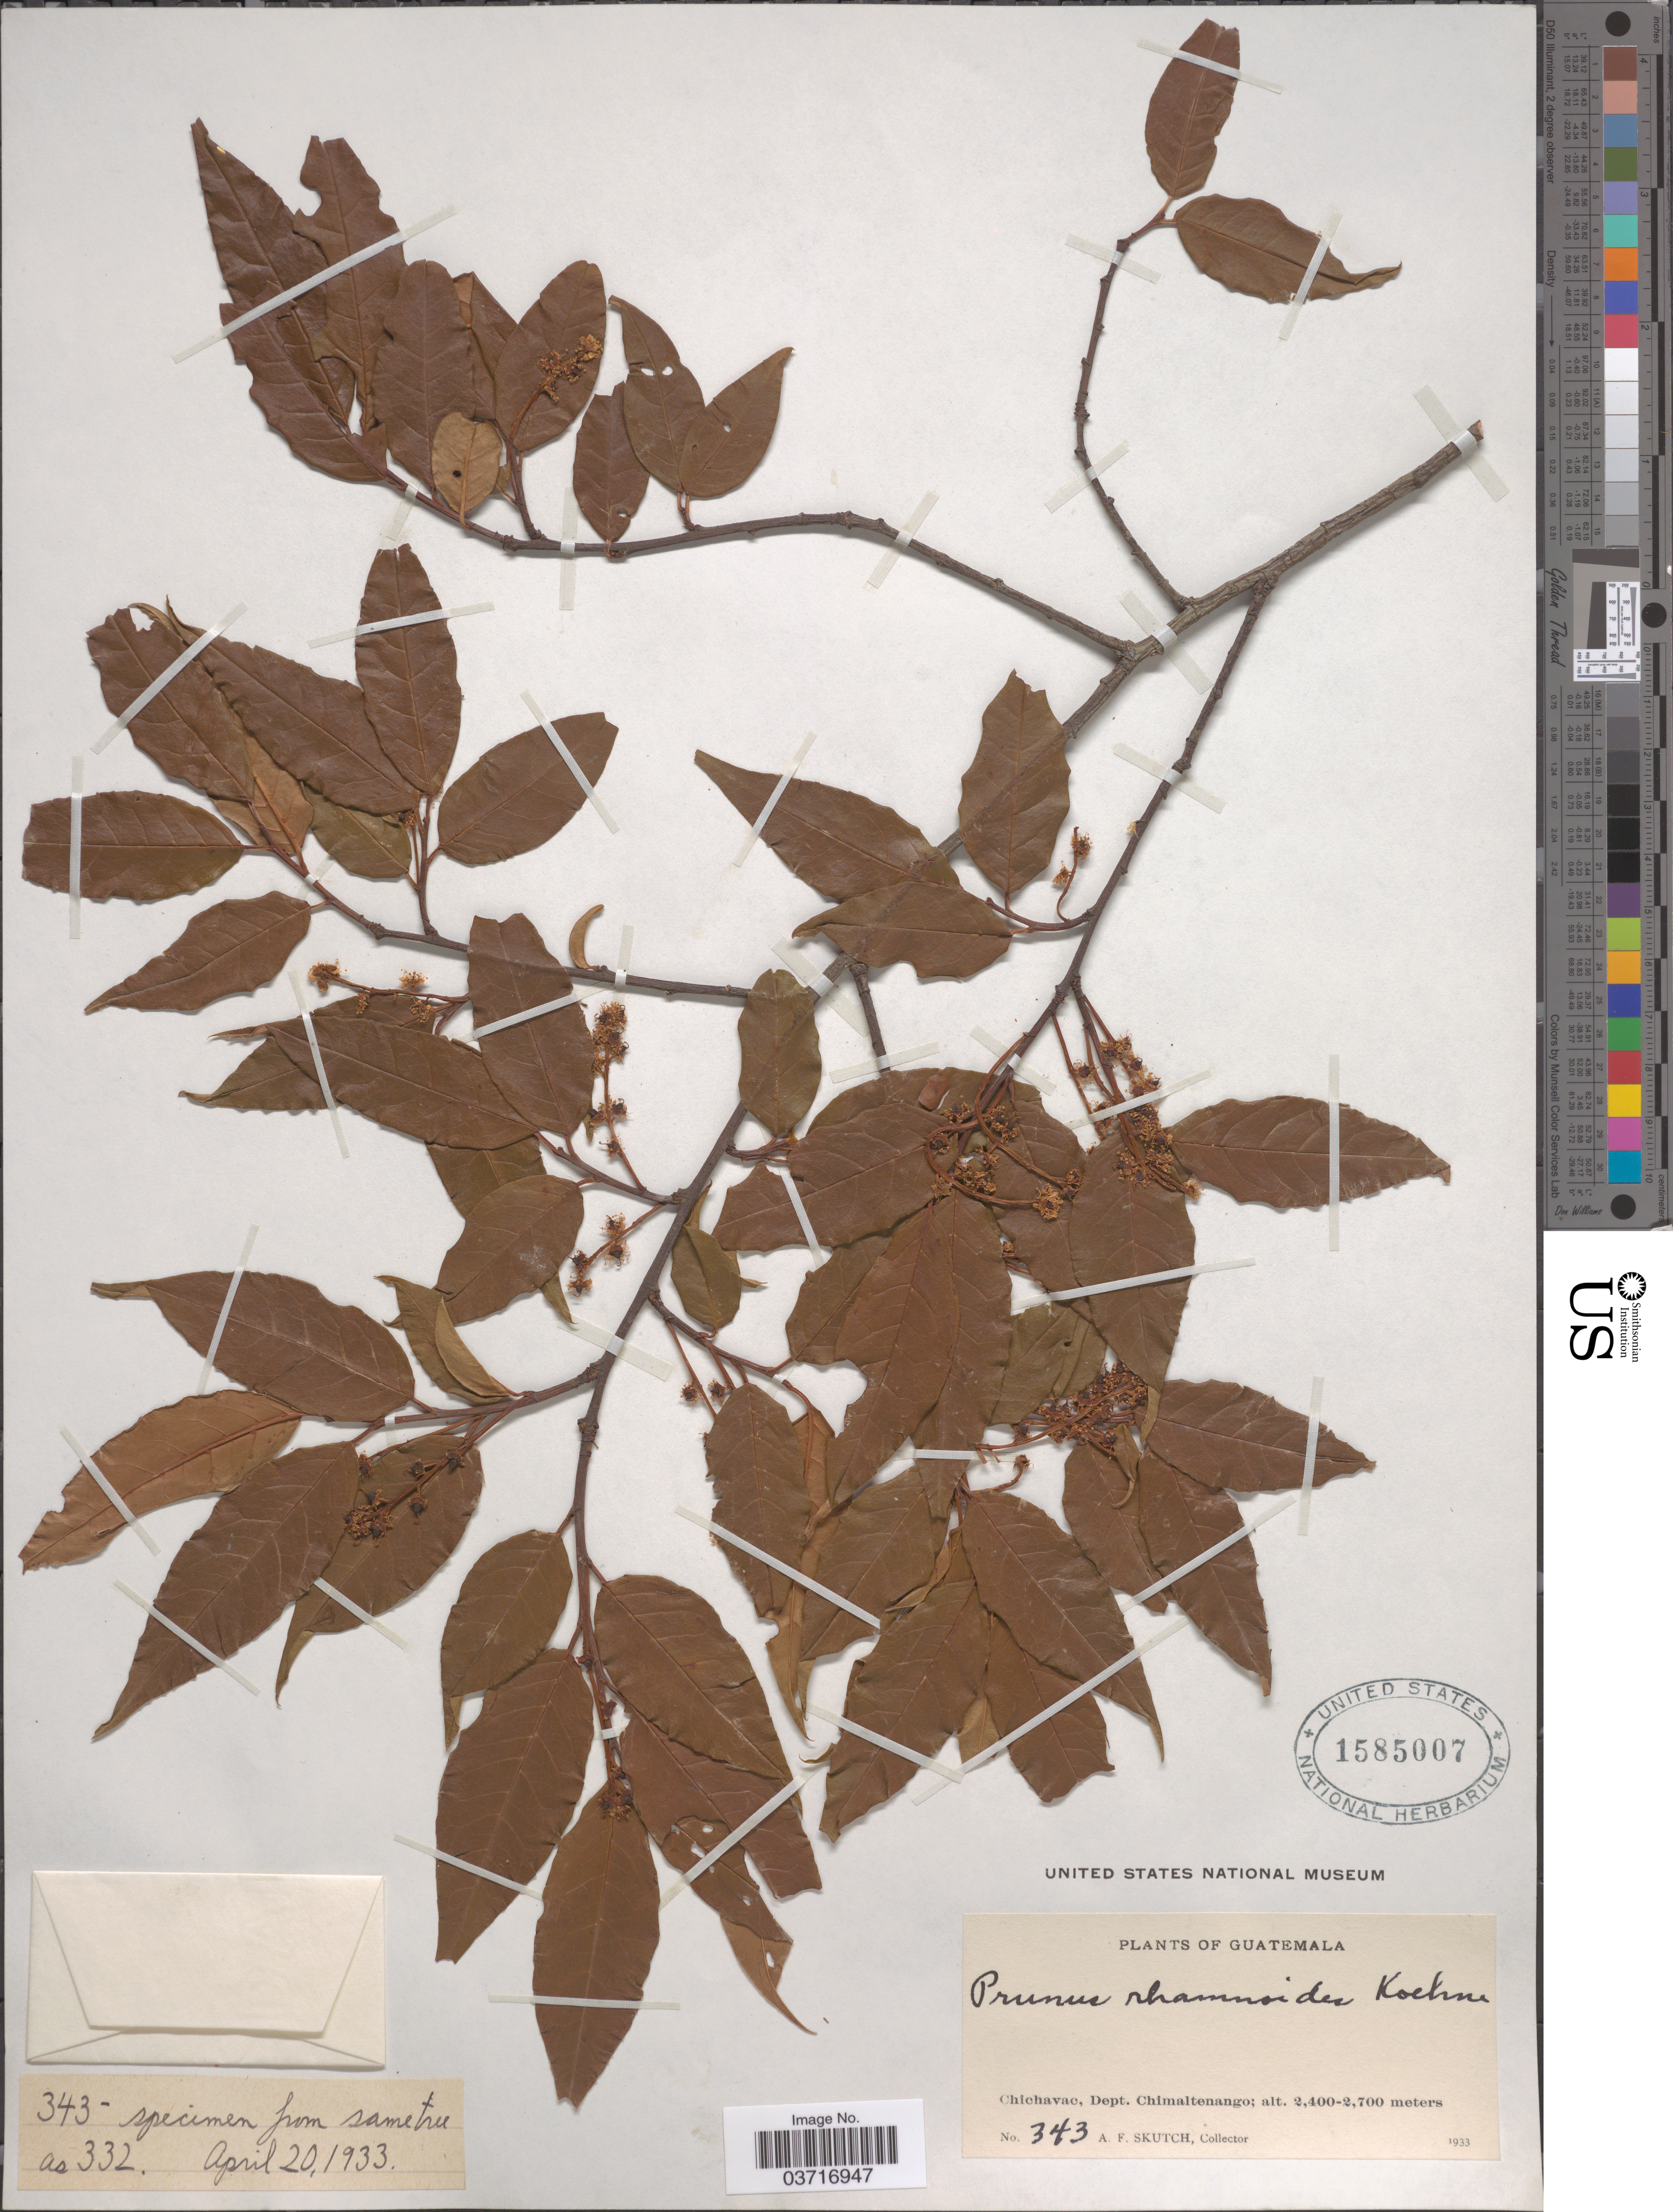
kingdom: Plantae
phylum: Tracheophyta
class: Magnoliopsida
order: Rosales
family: Rosaceae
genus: Prunus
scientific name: Prunus rhamnoides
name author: Koehne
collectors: A. F. Skutch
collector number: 343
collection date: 1933-04-20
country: Guatemala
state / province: Chimaltenango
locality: Chichavac, Dept. Chimaltenango.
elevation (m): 2400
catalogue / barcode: US 1585007